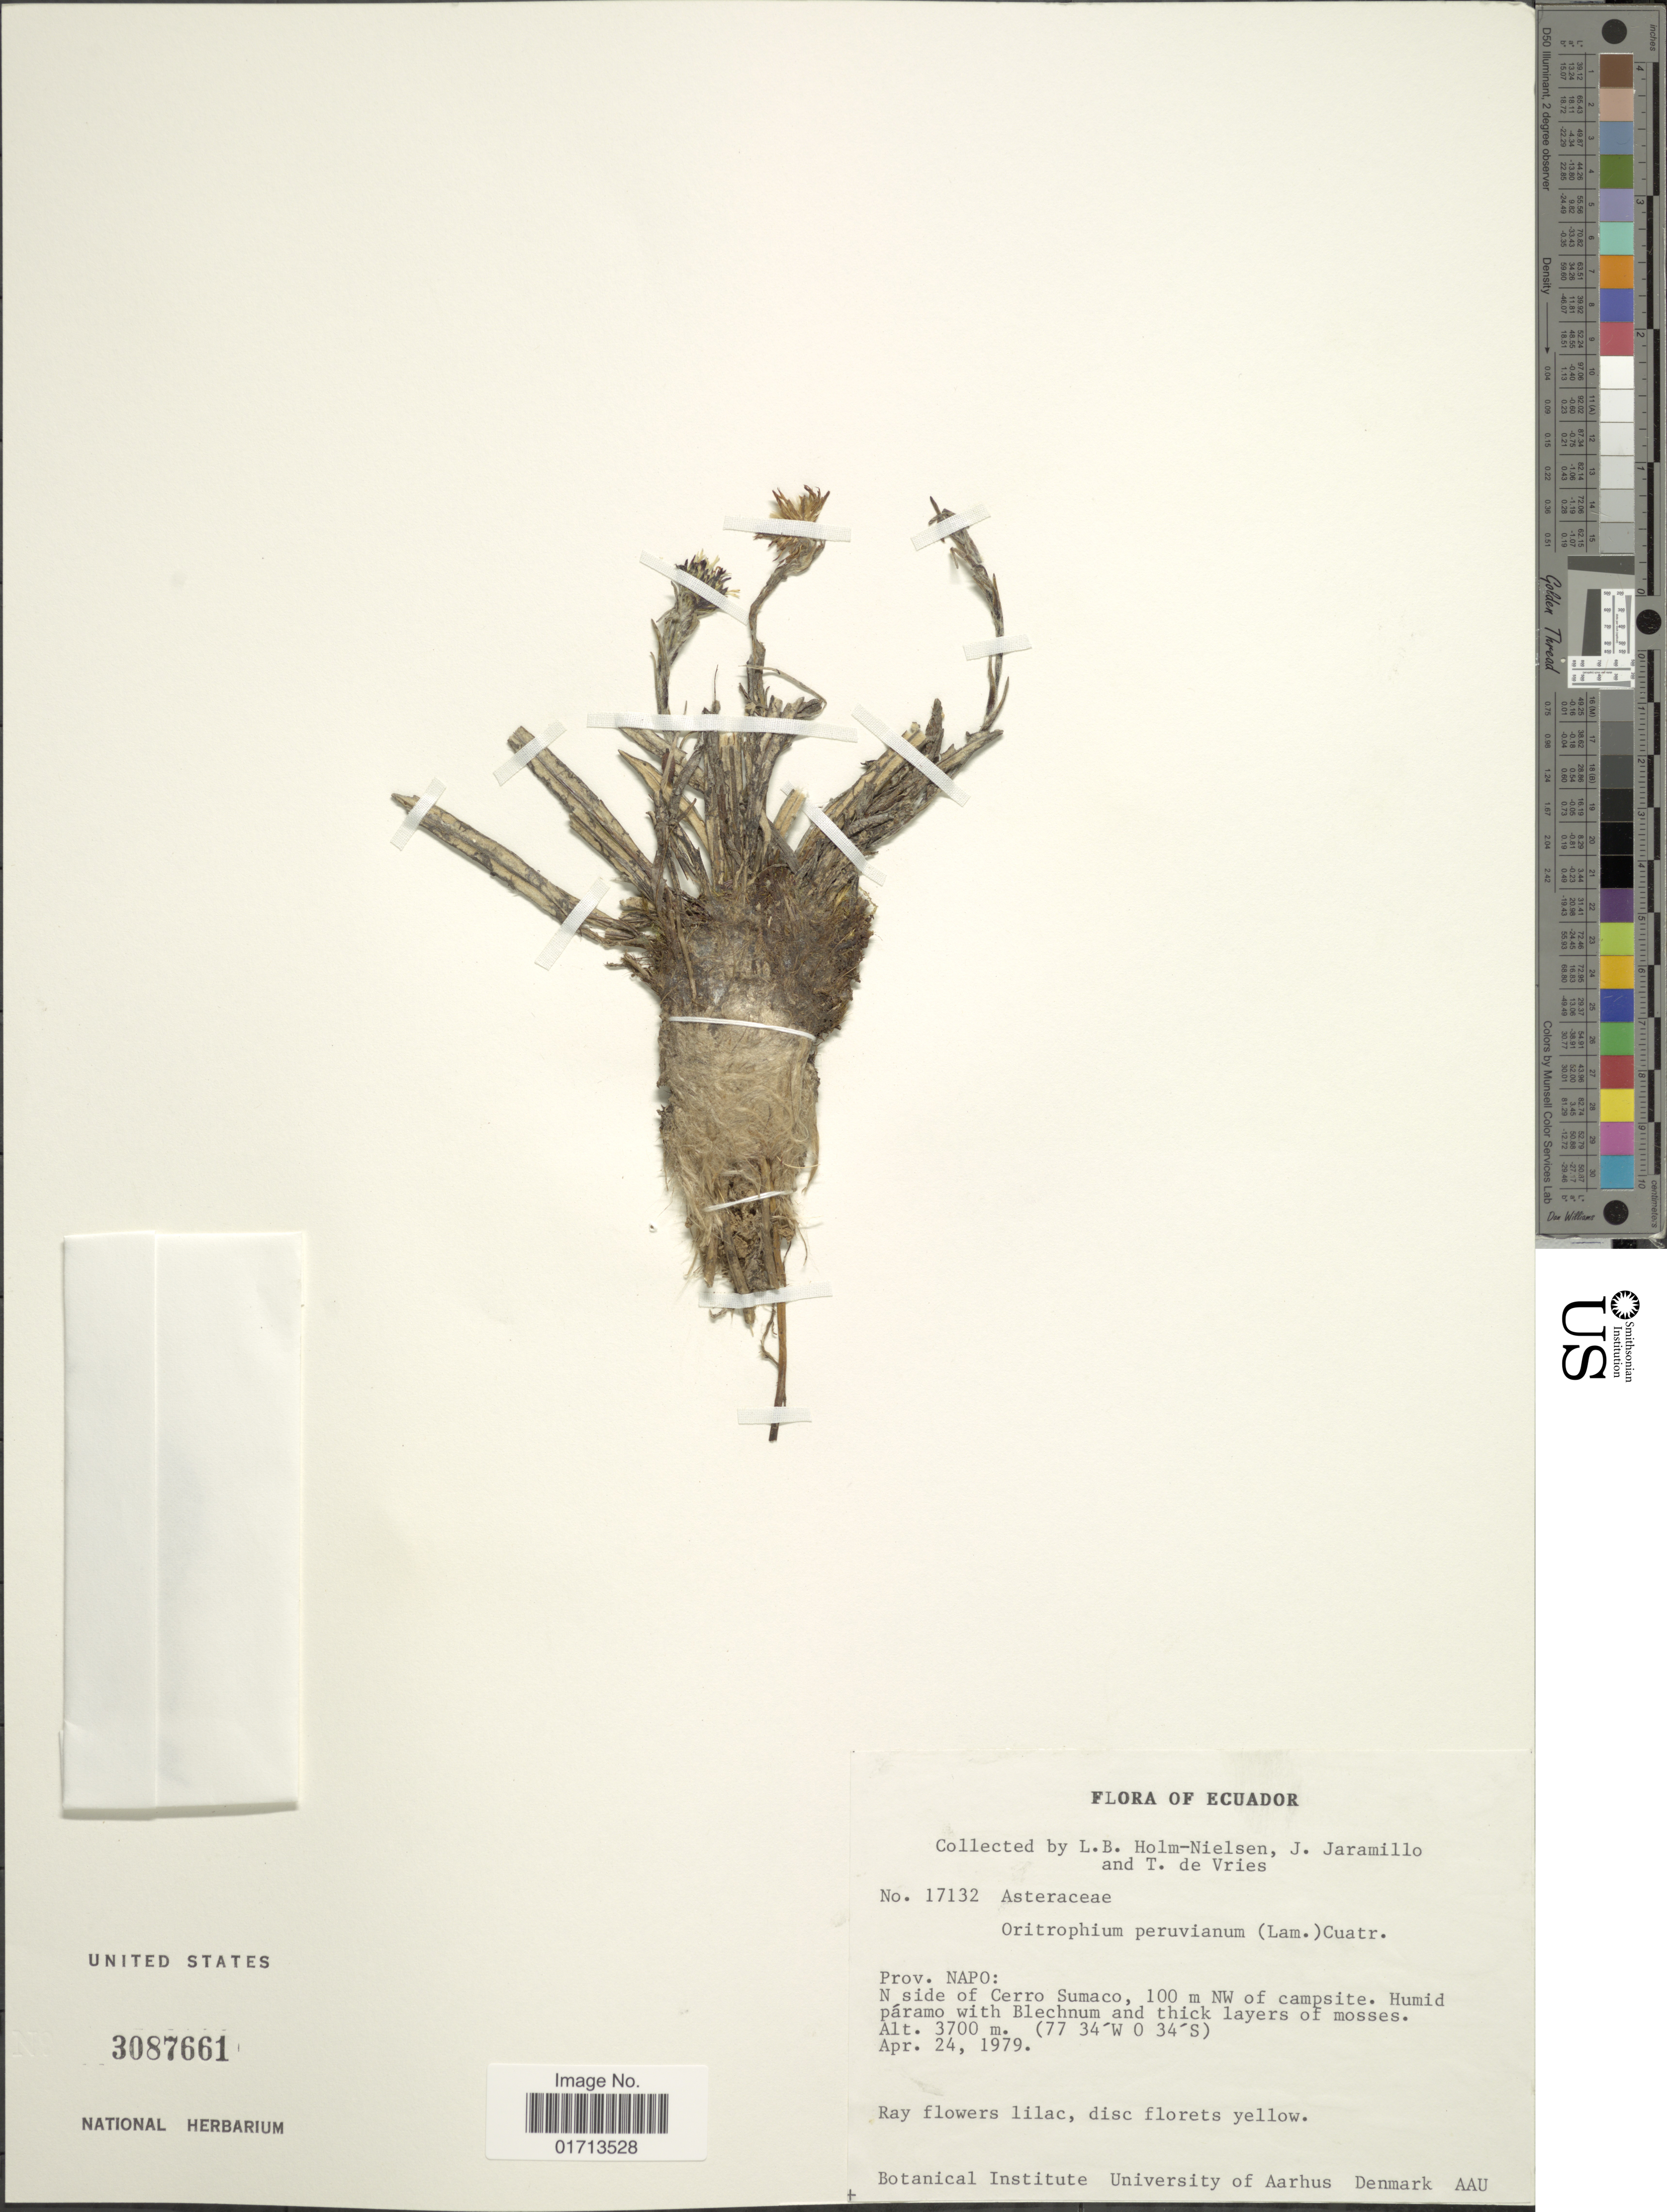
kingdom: Plantae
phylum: Tracheophyta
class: Magnoliopsida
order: Asterales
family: Asteraceae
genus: Oritrophium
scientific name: Oritrophium peruvianum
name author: (Lam.) Cuatrec.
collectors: L. B. Holm-Nielsen, J. L. Jaramillo & T. de Vries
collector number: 17132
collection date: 1979-04-24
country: Ecuador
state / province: Napo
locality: N side of Cerro Sumaco, 100 m NW of campsite.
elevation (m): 3700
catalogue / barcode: US 3087661